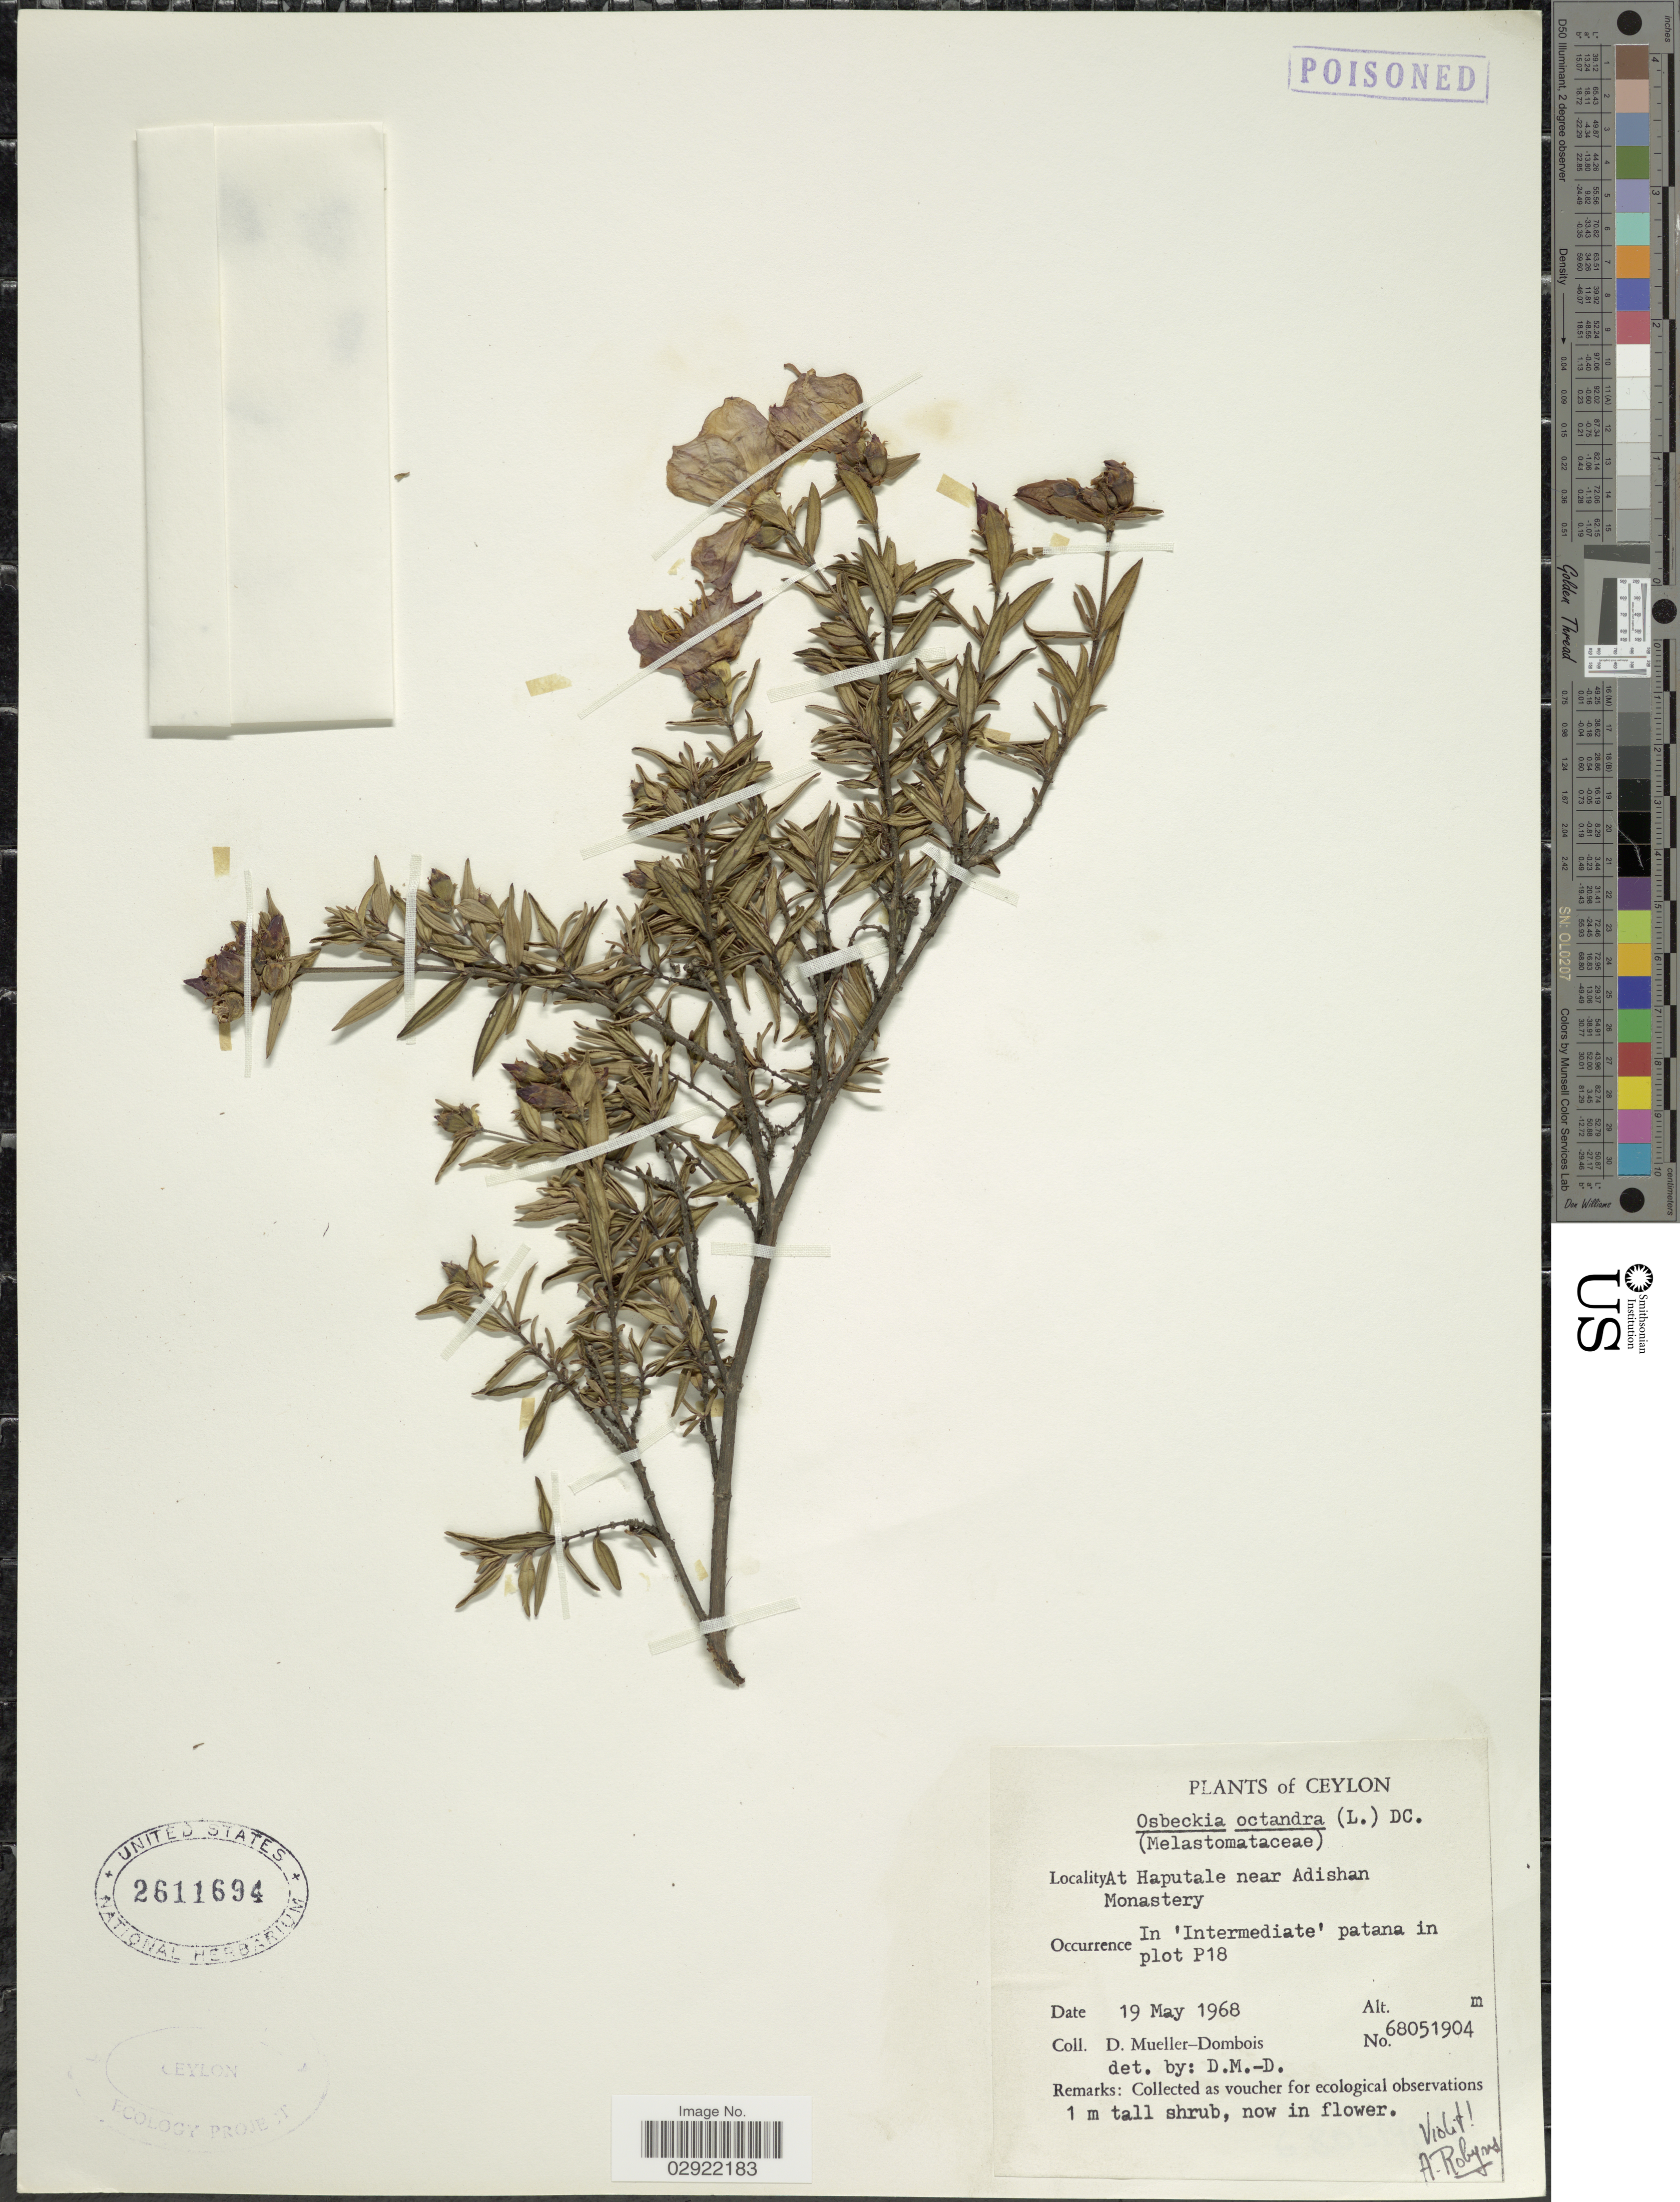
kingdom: Plantae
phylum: Tracheophyta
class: Magnoliopsida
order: Myrtales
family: Melastomataceae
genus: Osbeckia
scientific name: Osbeckia octandra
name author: DC.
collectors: D. Mueller-Dombois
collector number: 68051904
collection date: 1968-05-19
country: Sri Lanka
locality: Ceylon. At Haputale near Adishan Monastery.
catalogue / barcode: US 2611694